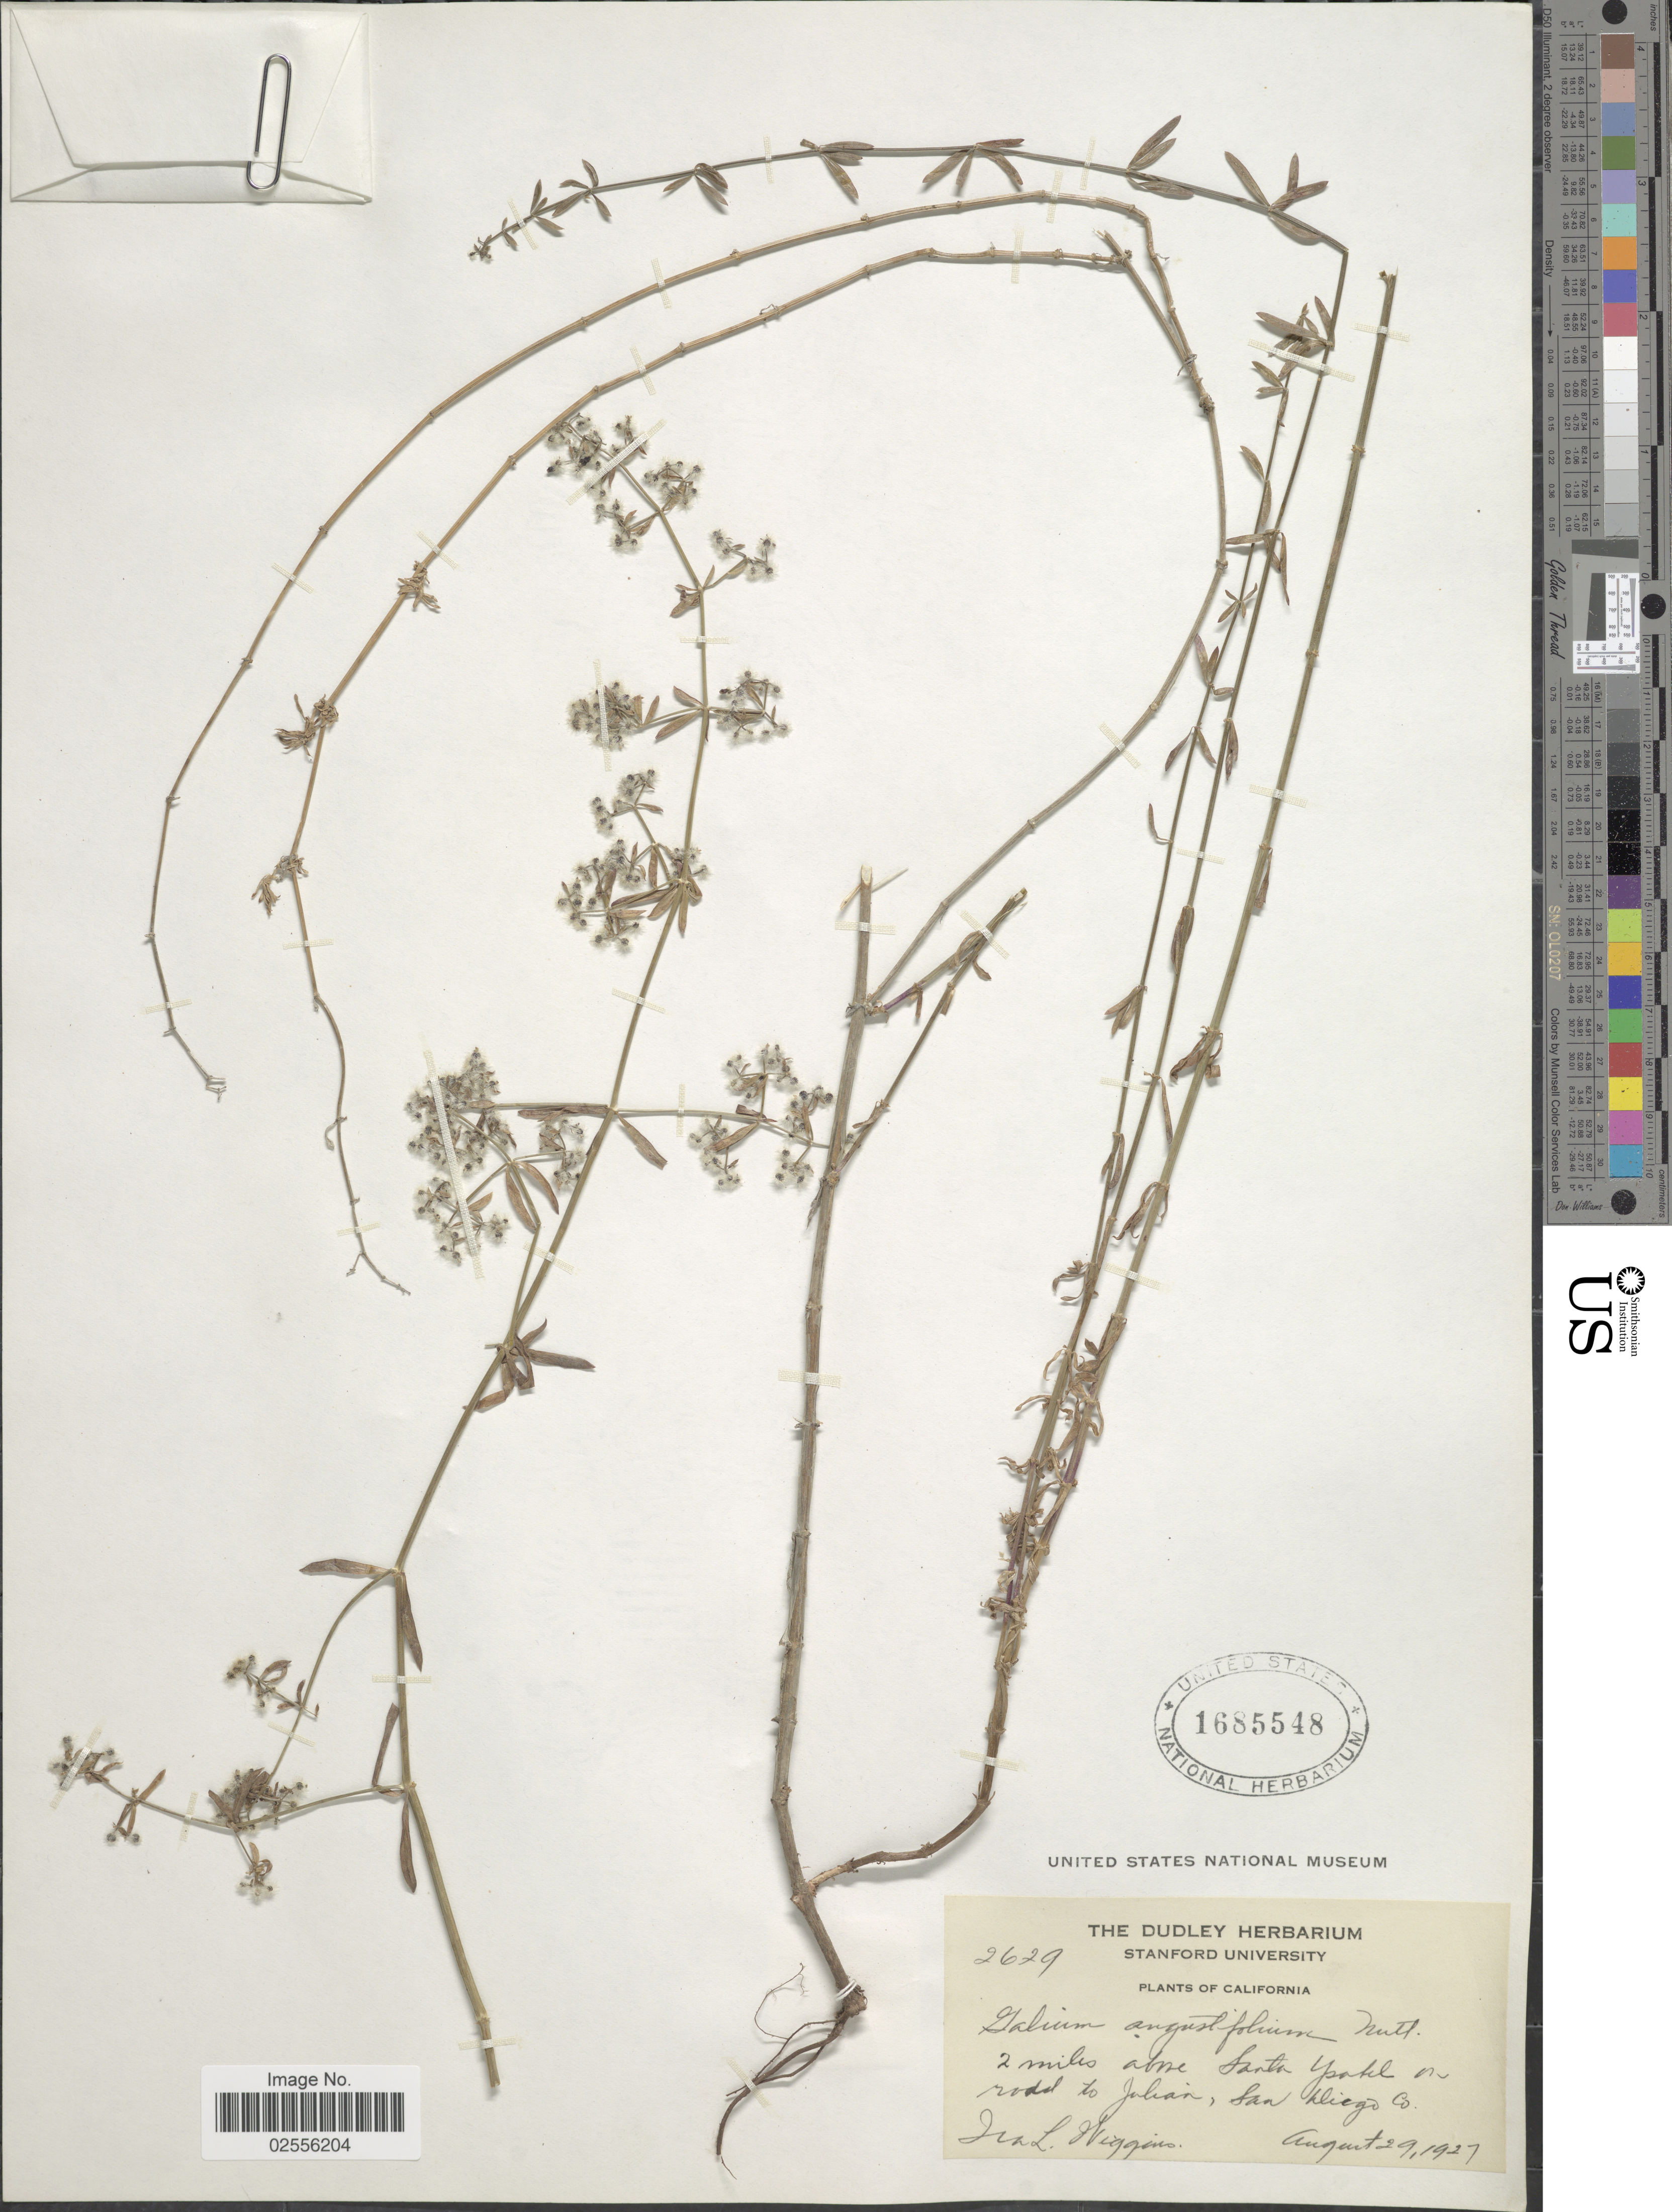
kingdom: Plantae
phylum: Tracheophyta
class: Magnoliopsida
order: Gentianales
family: Rubiaceae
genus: Galium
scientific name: Galium angustifolium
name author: Nutt.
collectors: I. L. Wiggins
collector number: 2629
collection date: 1927-08-29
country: United States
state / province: California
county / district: San Diego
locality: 2 miles above Santa Ysabel on road to Julian, San Diego Co.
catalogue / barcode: US 1685548